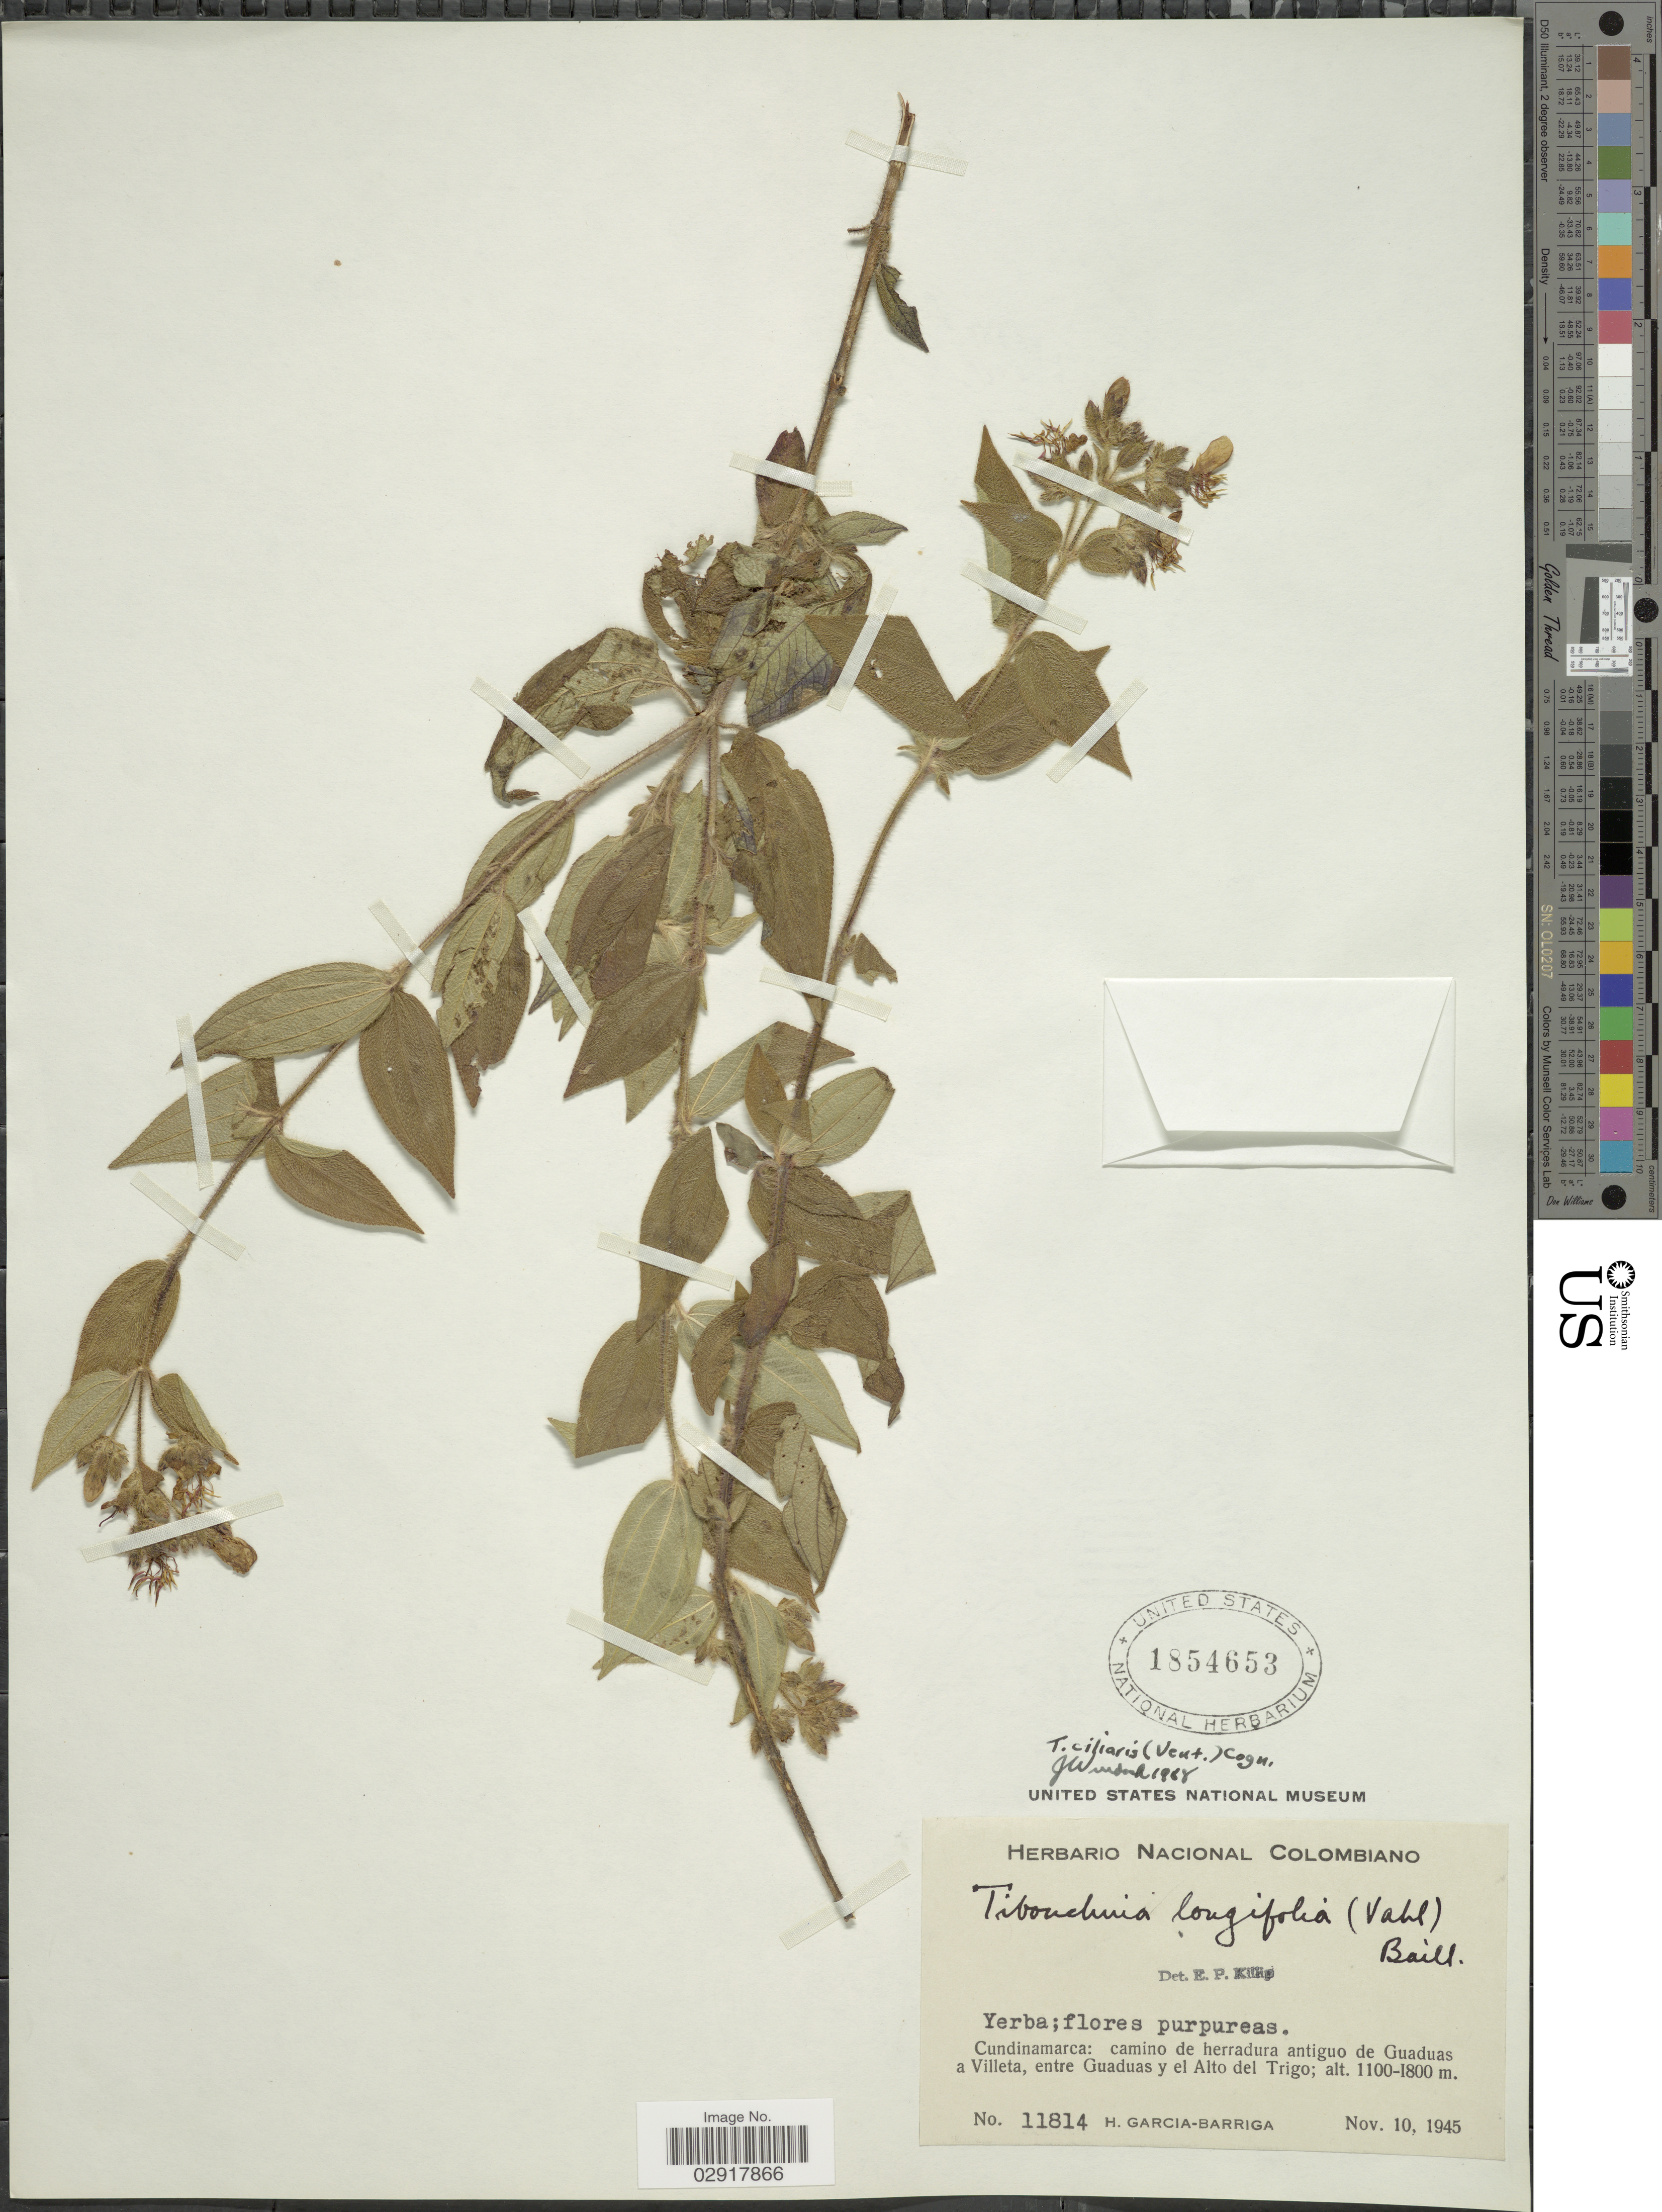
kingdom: Plantae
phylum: Tracheophyta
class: Magnoliopsida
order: Myrtales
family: Melastomataceae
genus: Chaetogastra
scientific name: Chaetogastra ciliaris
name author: (Vent.) DC.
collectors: H. García Barriga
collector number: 11814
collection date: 1945-11-10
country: Colombia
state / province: Cundinamarca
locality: Camino de herradura antiguo de Guaduas a Villeta, entre Guaduas y el Alto del Trigo.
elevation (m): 1100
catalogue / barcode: US 1854653